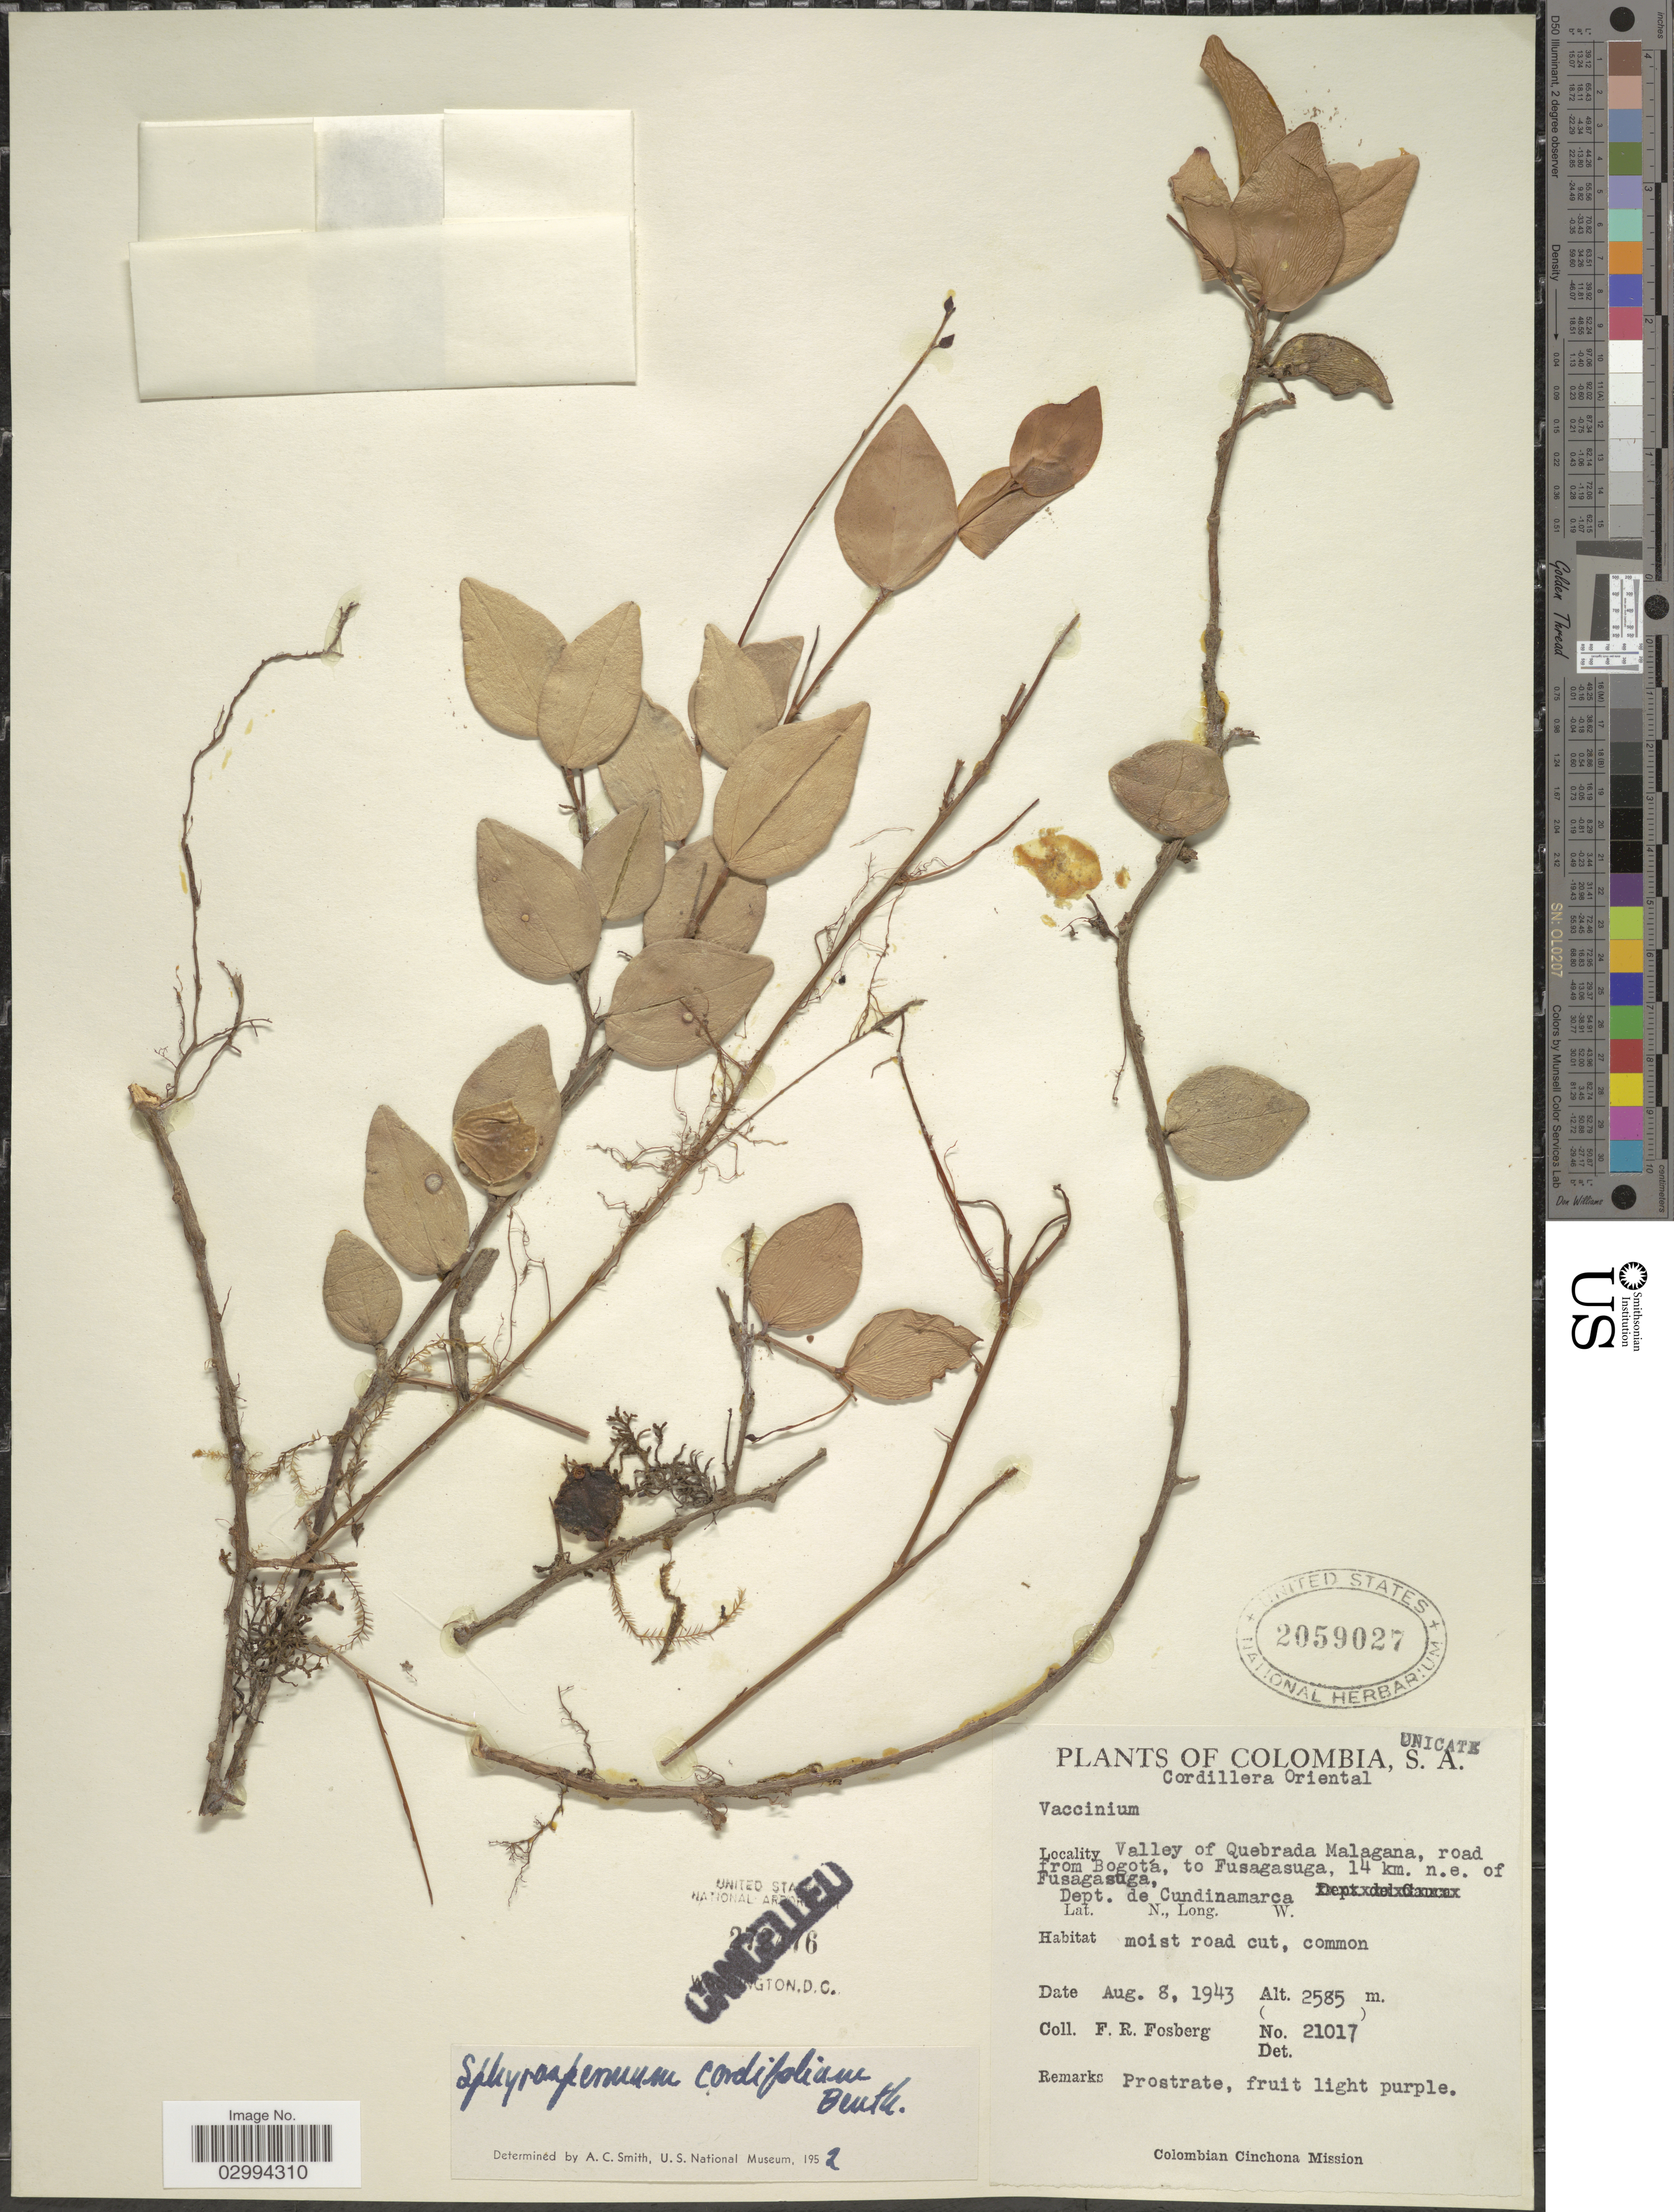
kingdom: Plantae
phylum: Tracheophyta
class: Magnoliopsida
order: Ericales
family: Ericaceae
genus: Sphyrospermum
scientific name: Sphyrospermum cordifolium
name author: Benth.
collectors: F. R. Fosberg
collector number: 21017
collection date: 1943-08-08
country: Colombia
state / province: Cundinamarca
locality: Cordillera Oriental, Valley of Quebrada Malagana, road from Bogot;a, to Fusagasuga, 14 km. n.e. of Fusagasuga, Dept. de Cundinamarca.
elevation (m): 2585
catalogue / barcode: US 2059027